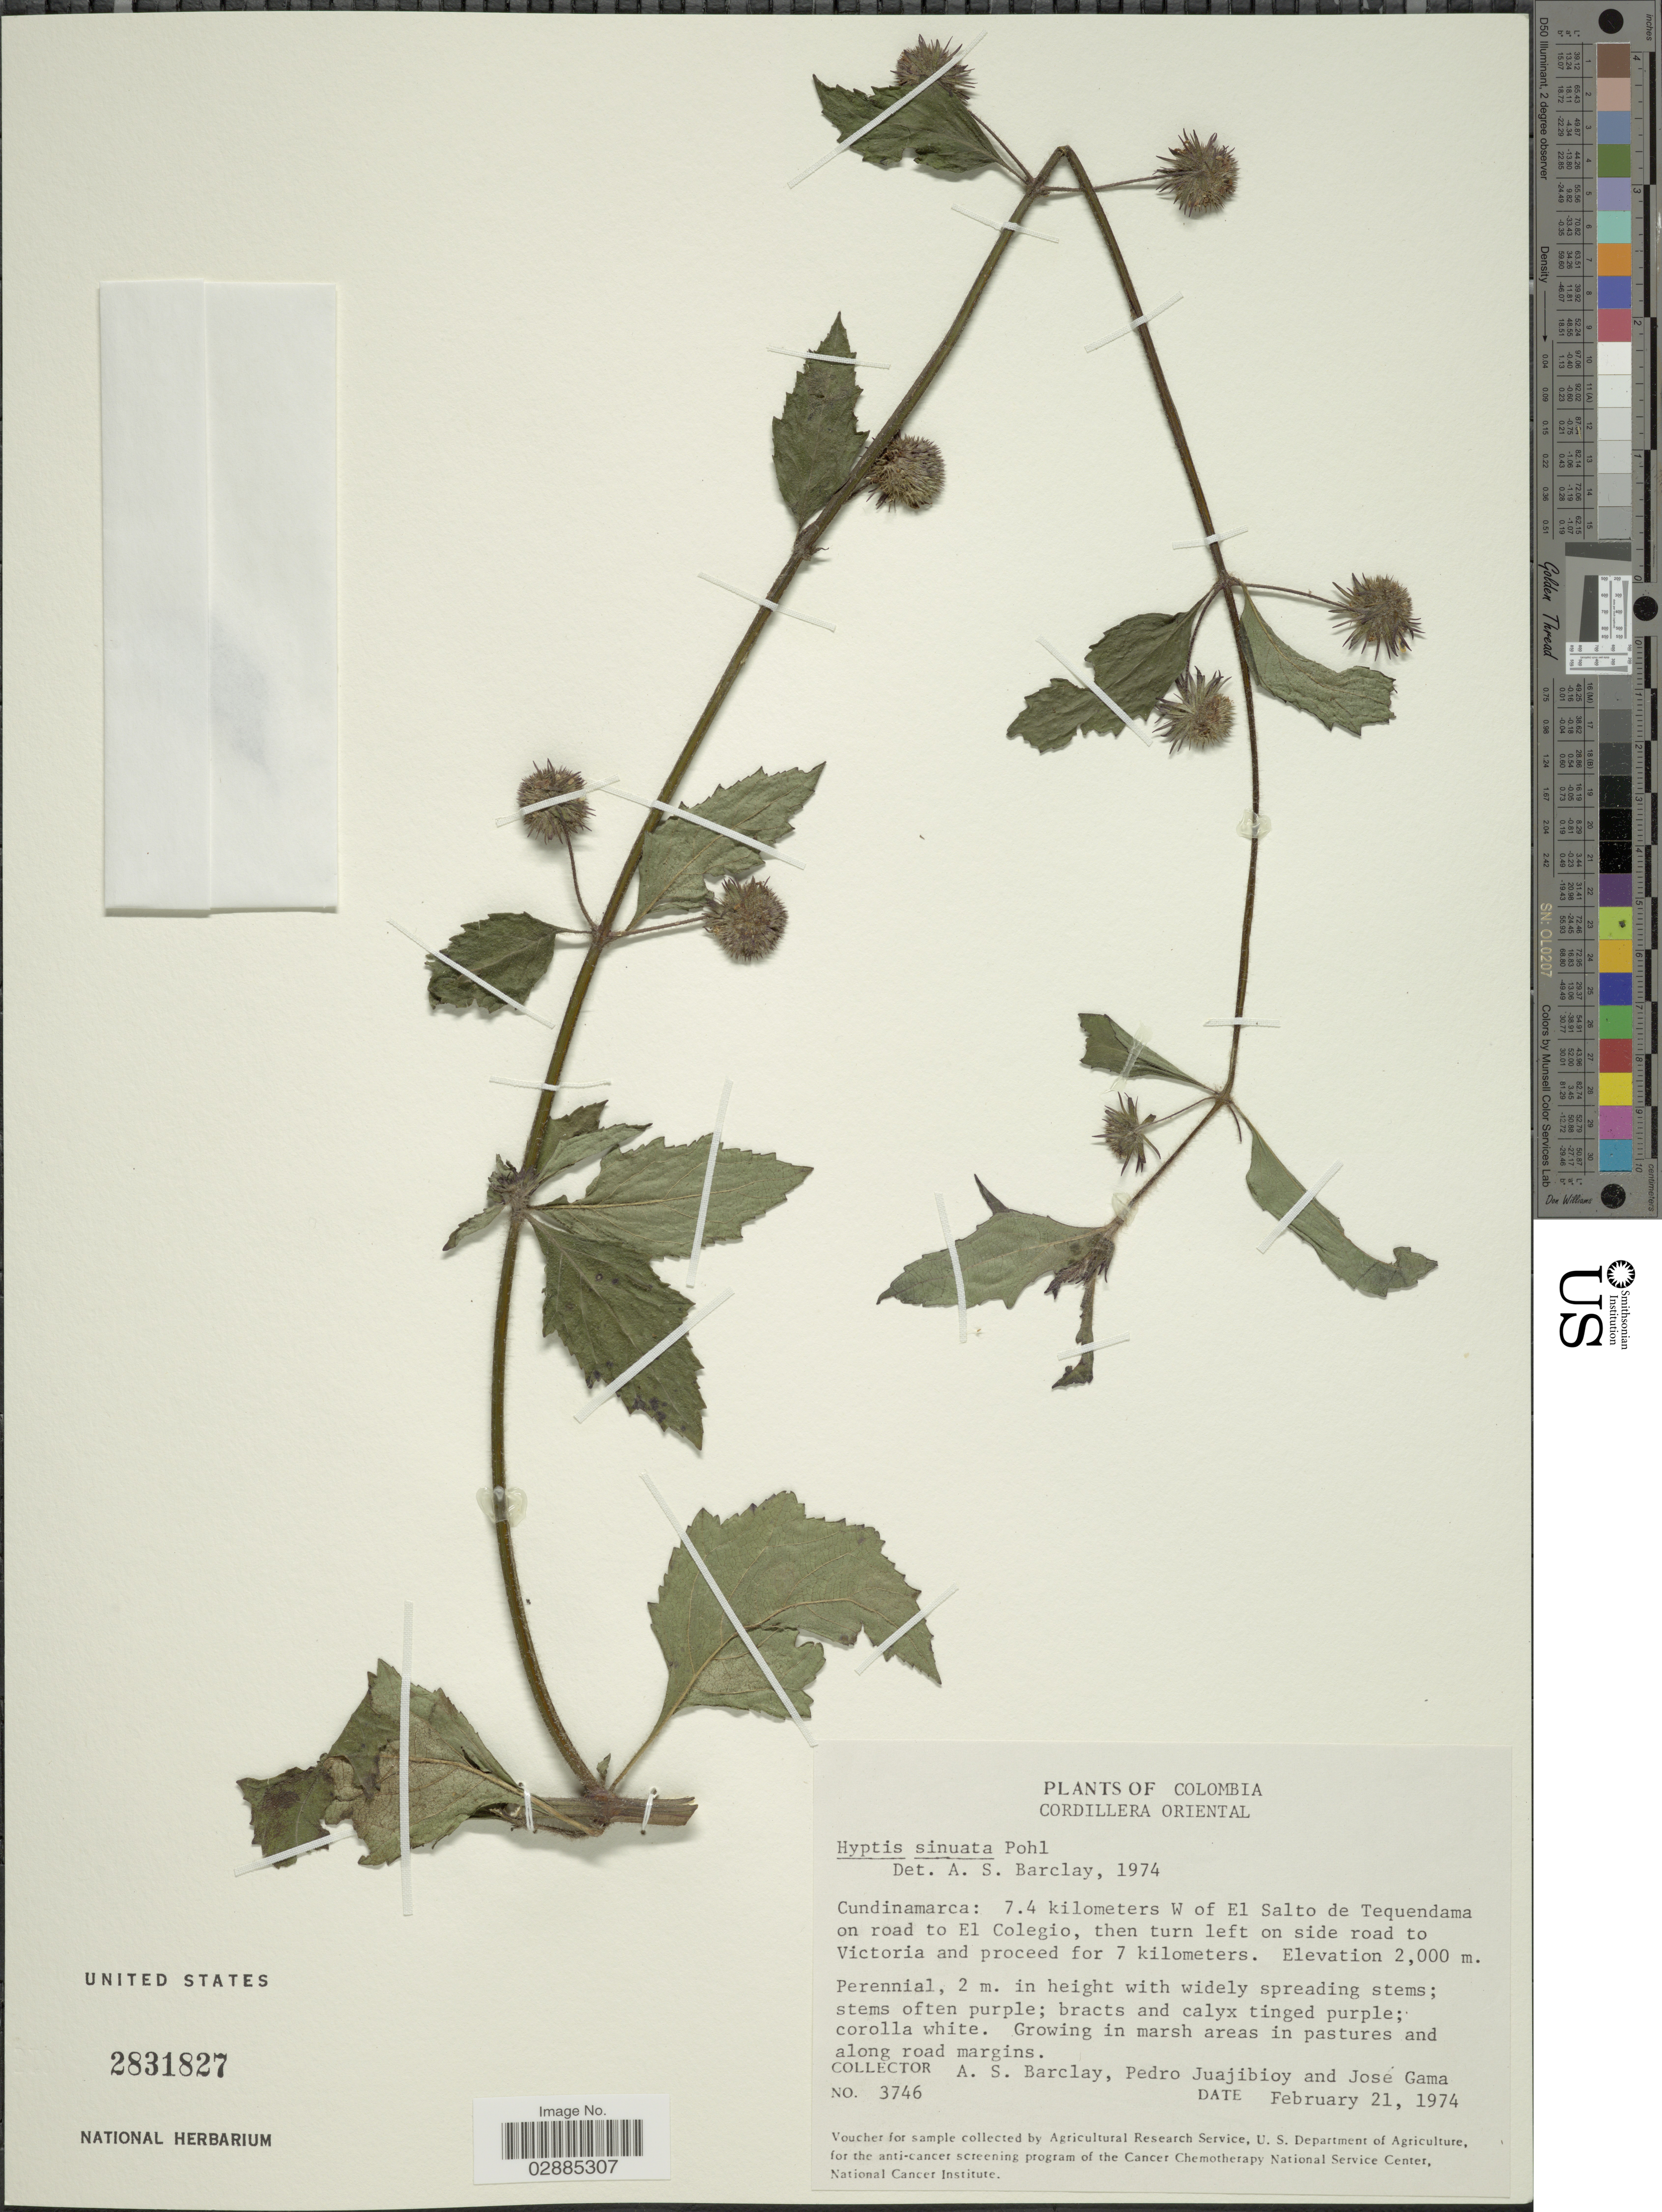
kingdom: Plantae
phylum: Tracheophyta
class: Magnoliopsida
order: Lamiales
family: Lamiaceae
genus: Hyptis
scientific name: Hyptis capitata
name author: Jacq.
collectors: A. S. Barclay, P. Juajibioy & J. Gama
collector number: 3746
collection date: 1974-02-21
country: Colombia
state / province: Cundinamarca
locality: Cordillera Oriental. Cundinamarca: 7.4 kilometeres W of El Salto de Trequendama on road to El Colegio, then turn left on side to Victoria and proceed for 7 kilometers.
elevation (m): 2000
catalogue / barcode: US 2831827